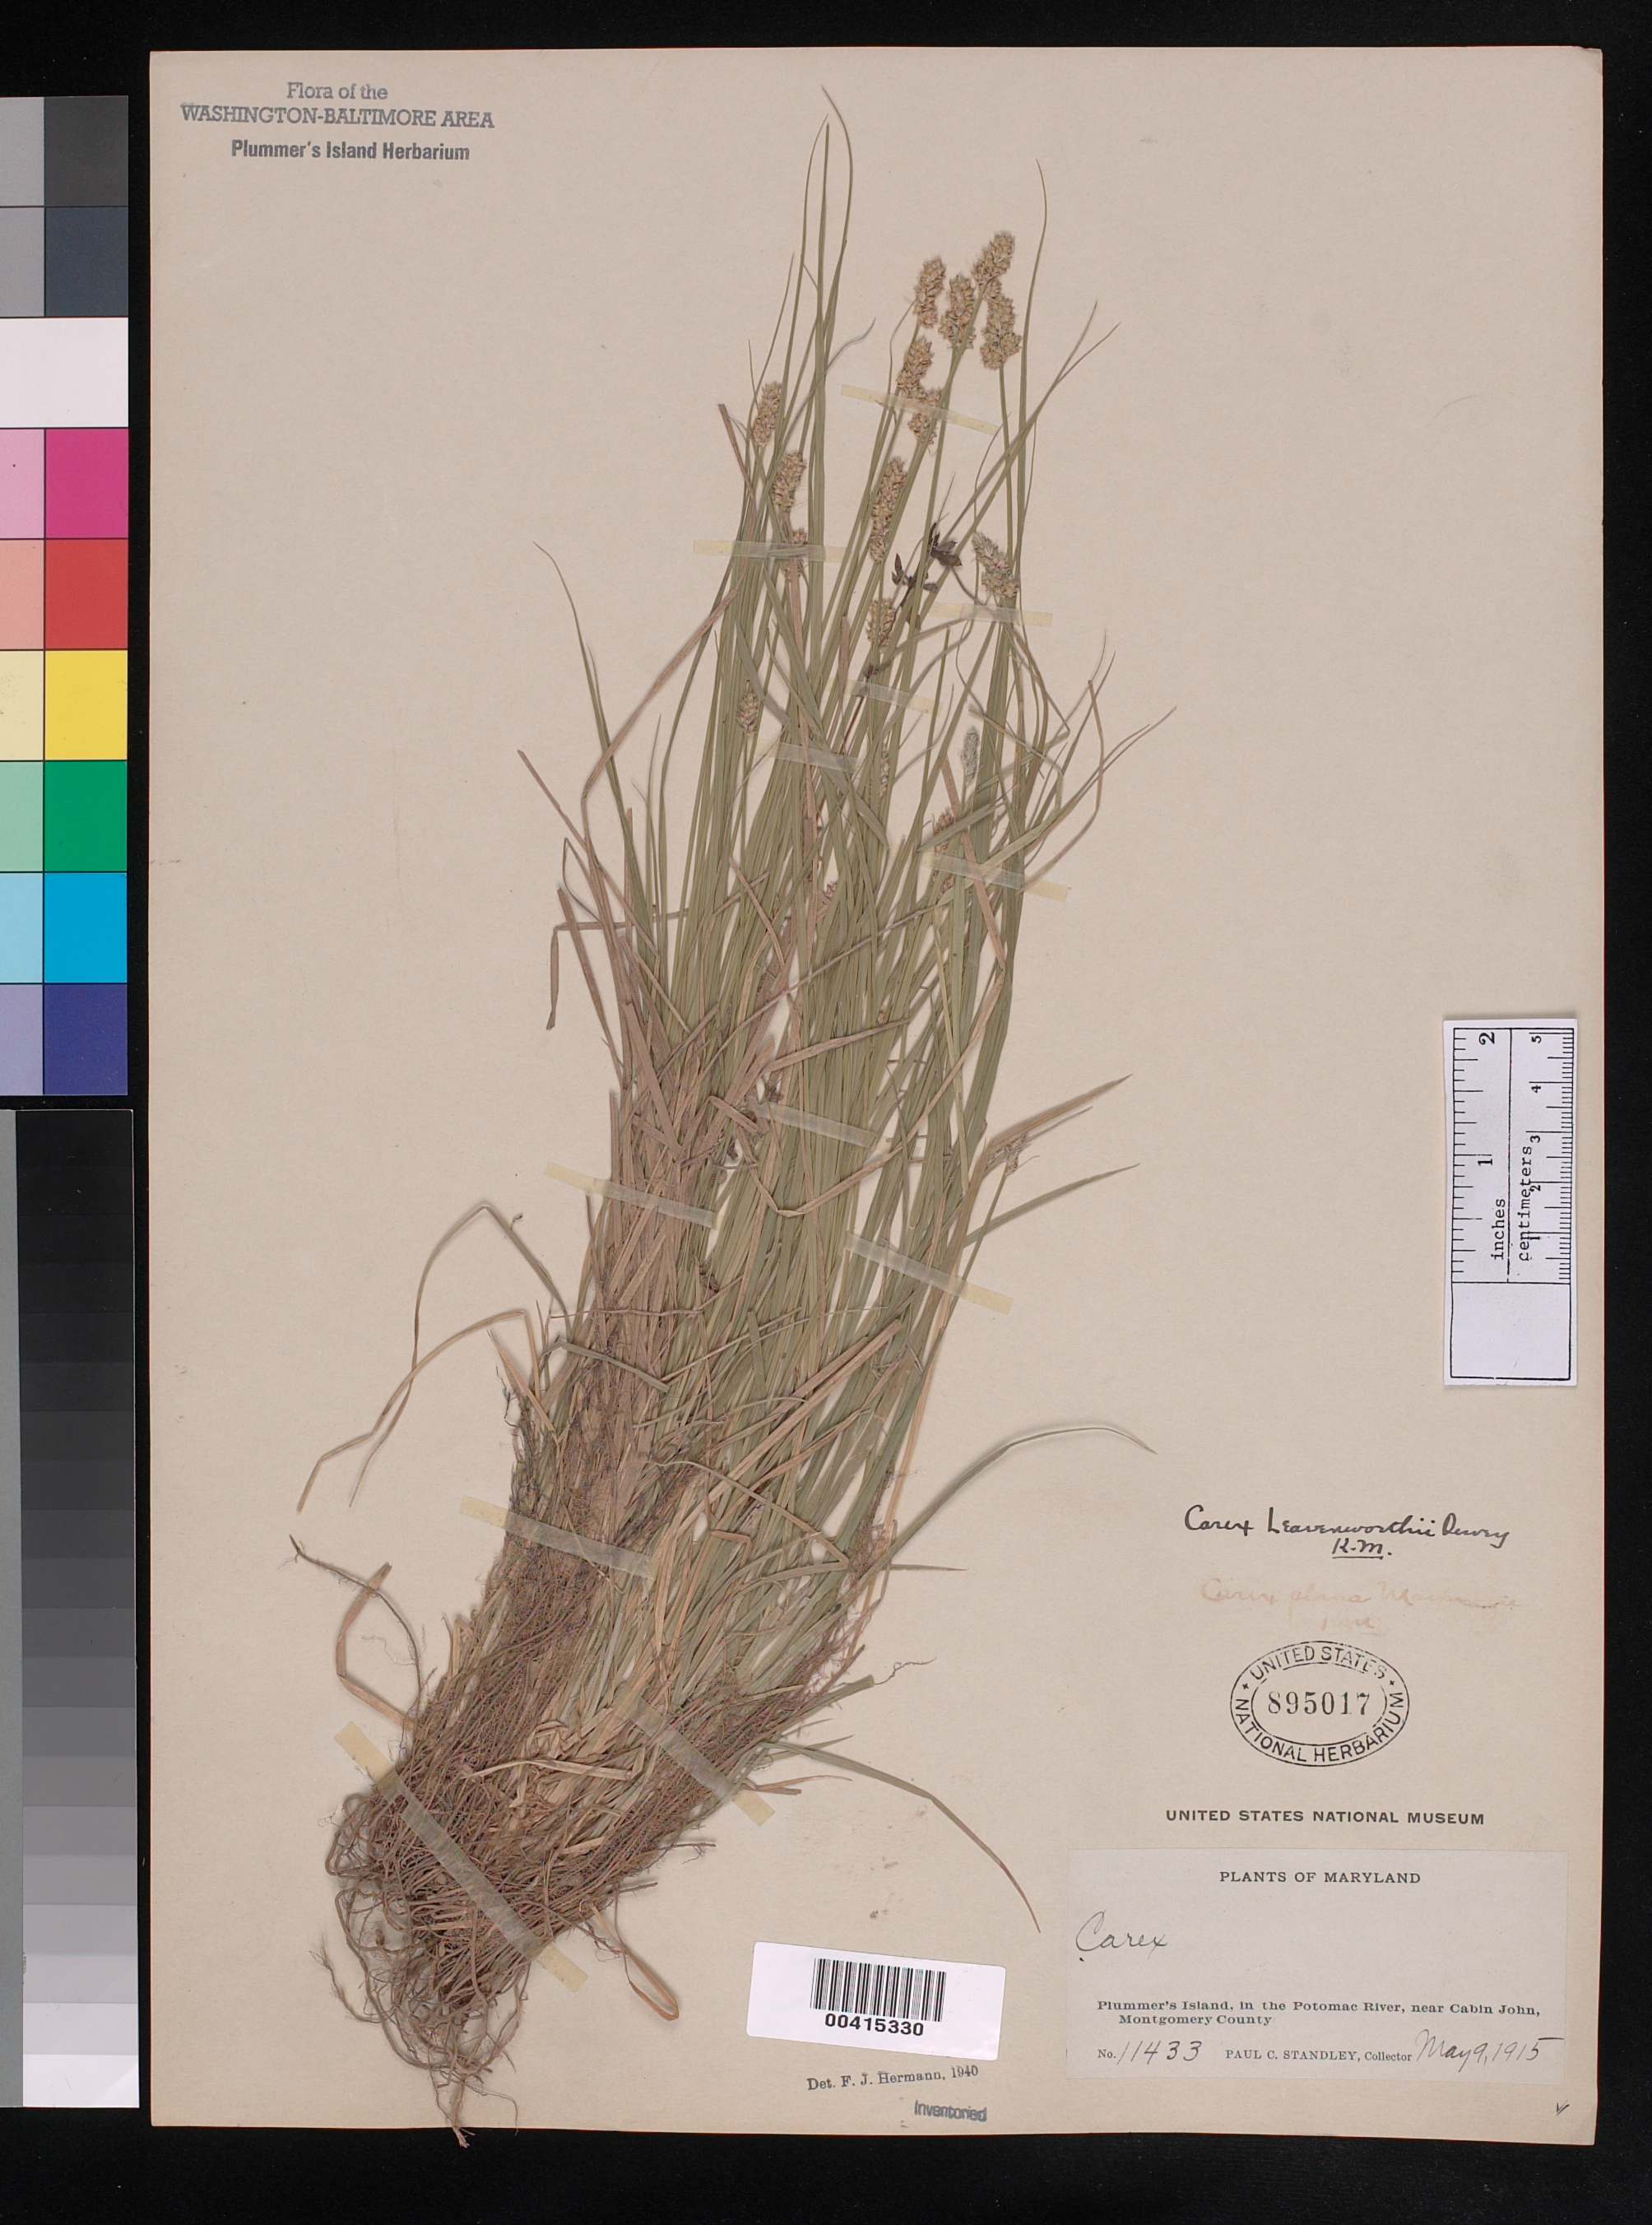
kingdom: Plantae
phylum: Tracheophyta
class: Liliopsida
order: Poales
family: Cyperaceae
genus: Carex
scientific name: Carex leavenworthii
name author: Dewey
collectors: P. C. Standley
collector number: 11433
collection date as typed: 09 May 1915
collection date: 1915-05-09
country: United States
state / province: Maryland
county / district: Montgomery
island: Plummers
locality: Plummer's Island Plummers Island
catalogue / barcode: US 895017